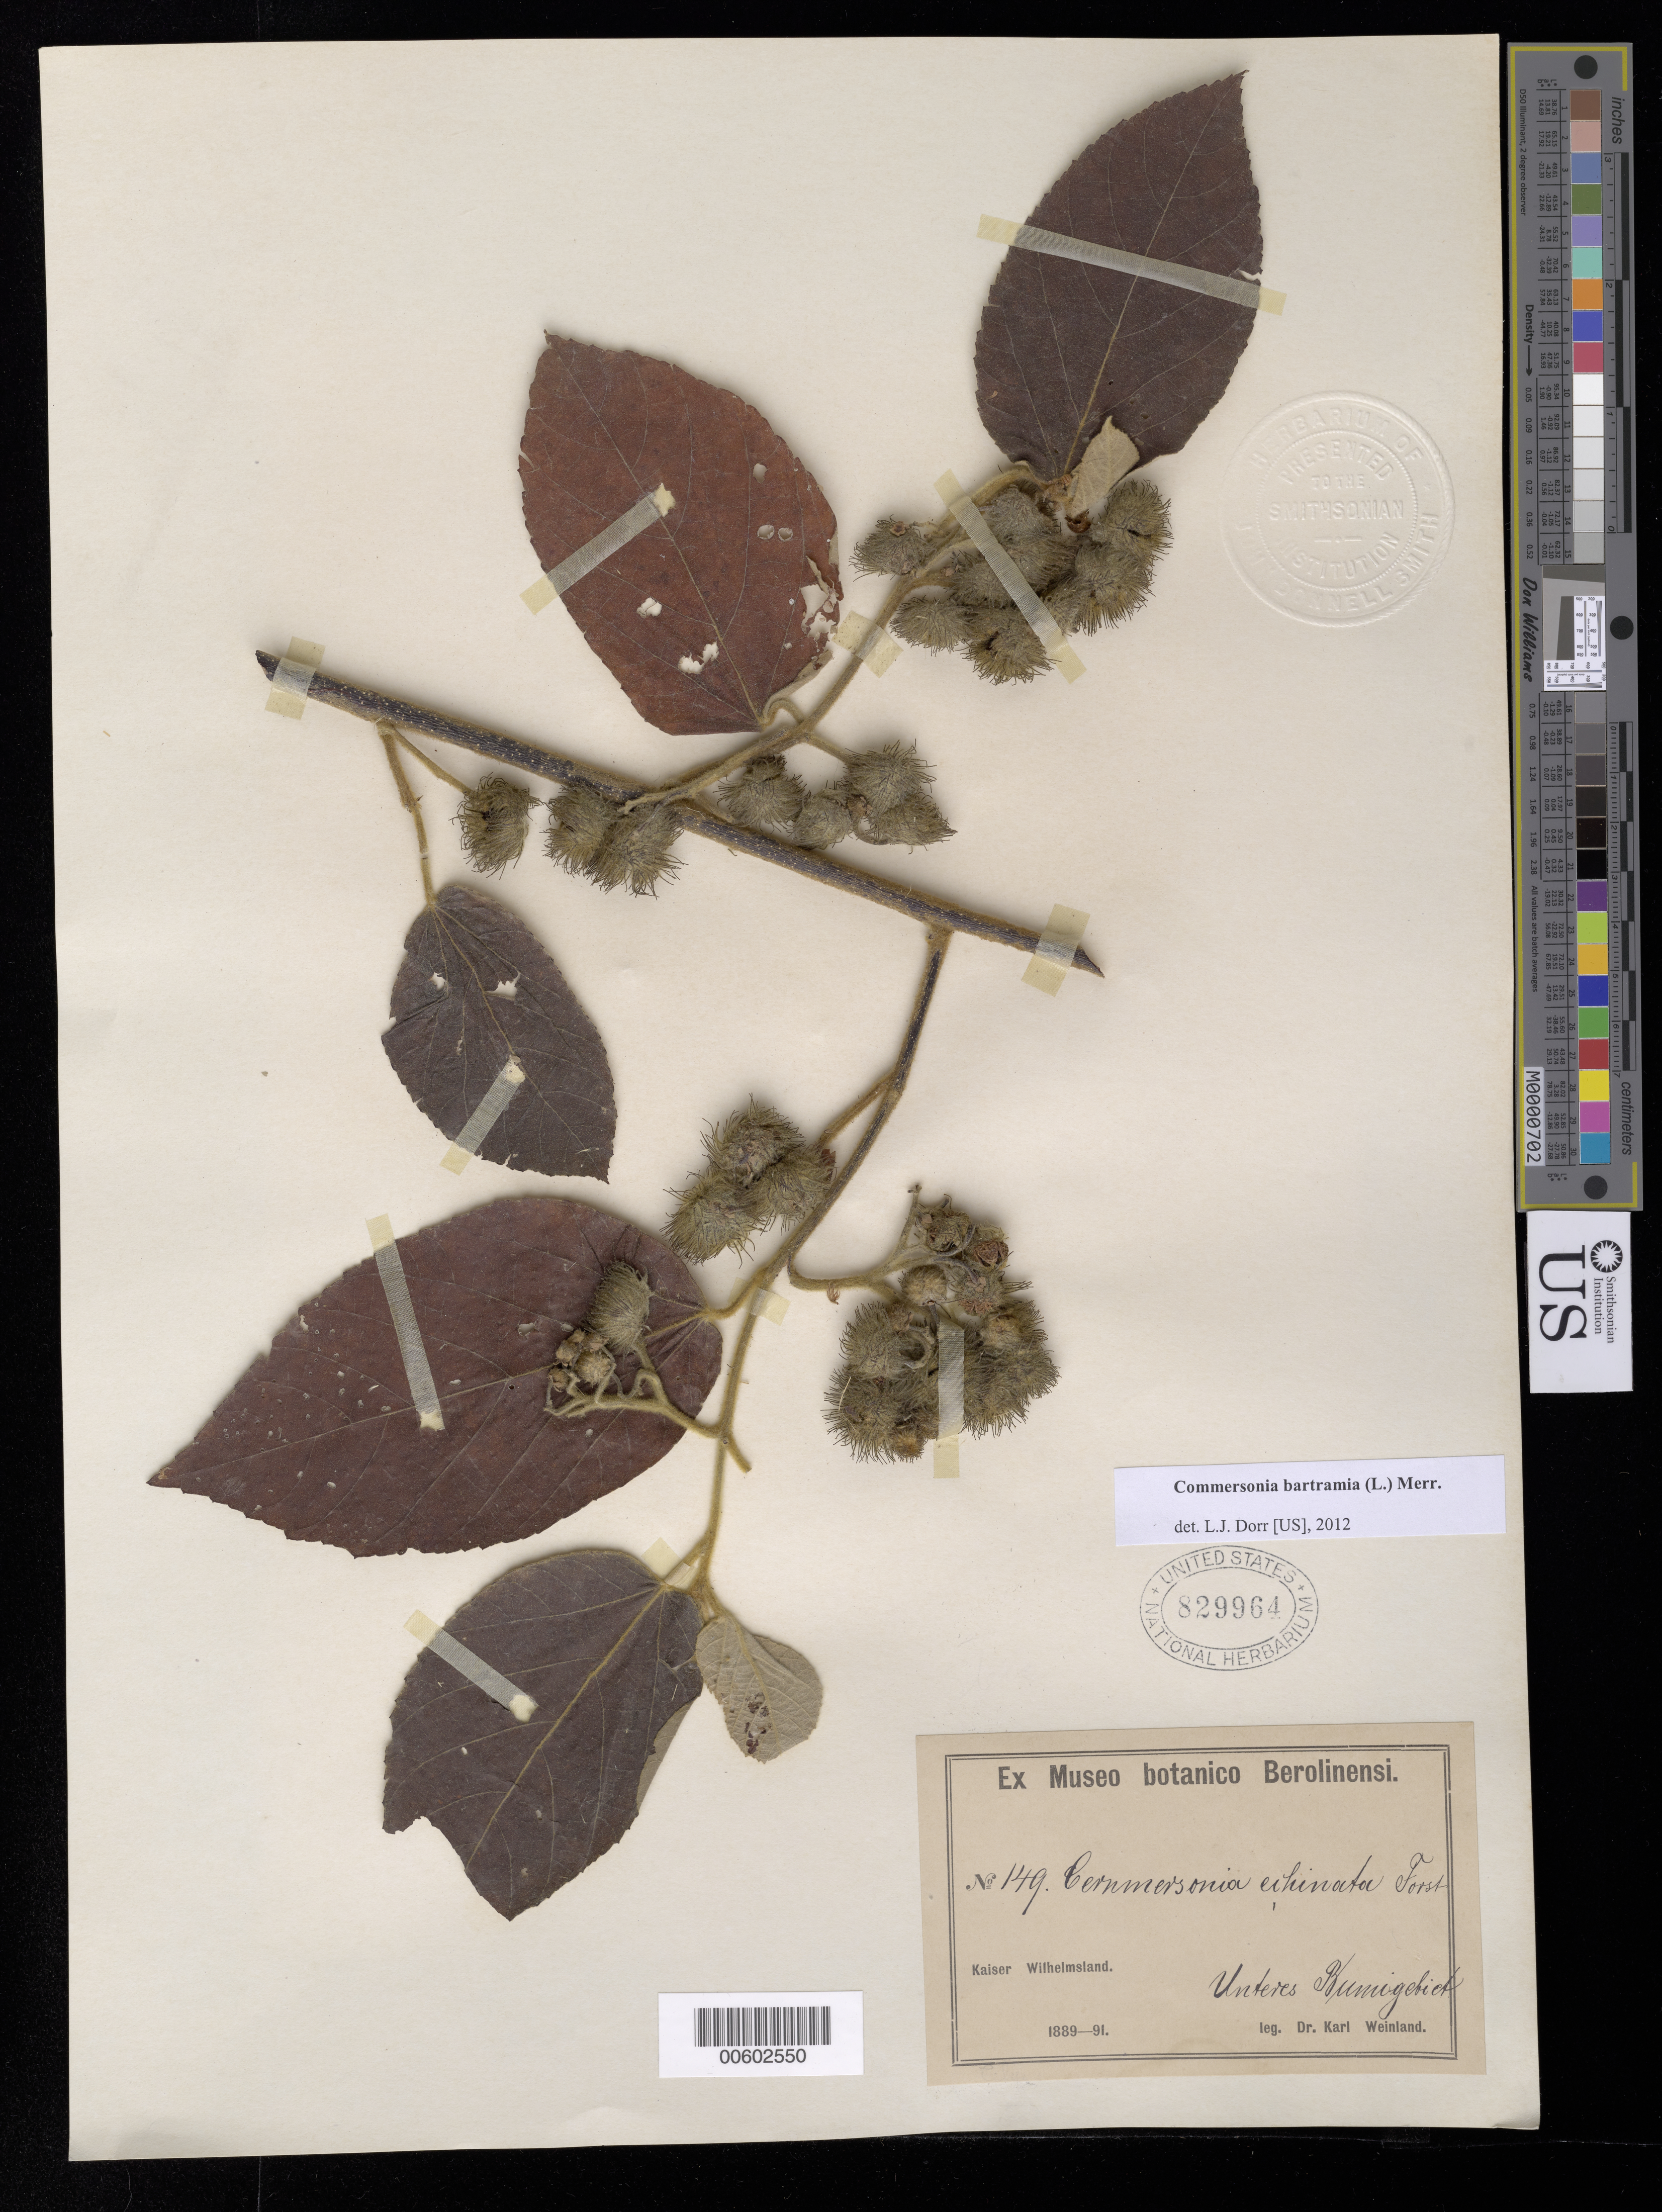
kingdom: Plantae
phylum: Tracheophyta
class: Magnoliopsida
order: Malvales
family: Malvaceae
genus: Commersonia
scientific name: Commersonia bartramia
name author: (L.) Merr.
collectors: K. Weinland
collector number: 149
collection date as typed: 1889 to -- --- 1891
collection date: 1889/1891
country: Papua New Guinea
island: New Guinea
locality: Kaiser Wilhelmsland (New Guinea). Unteres Kunigebiet [Kaiser-Wilhelmsland, lower Kuni (river) area.]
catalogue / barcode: US 829964